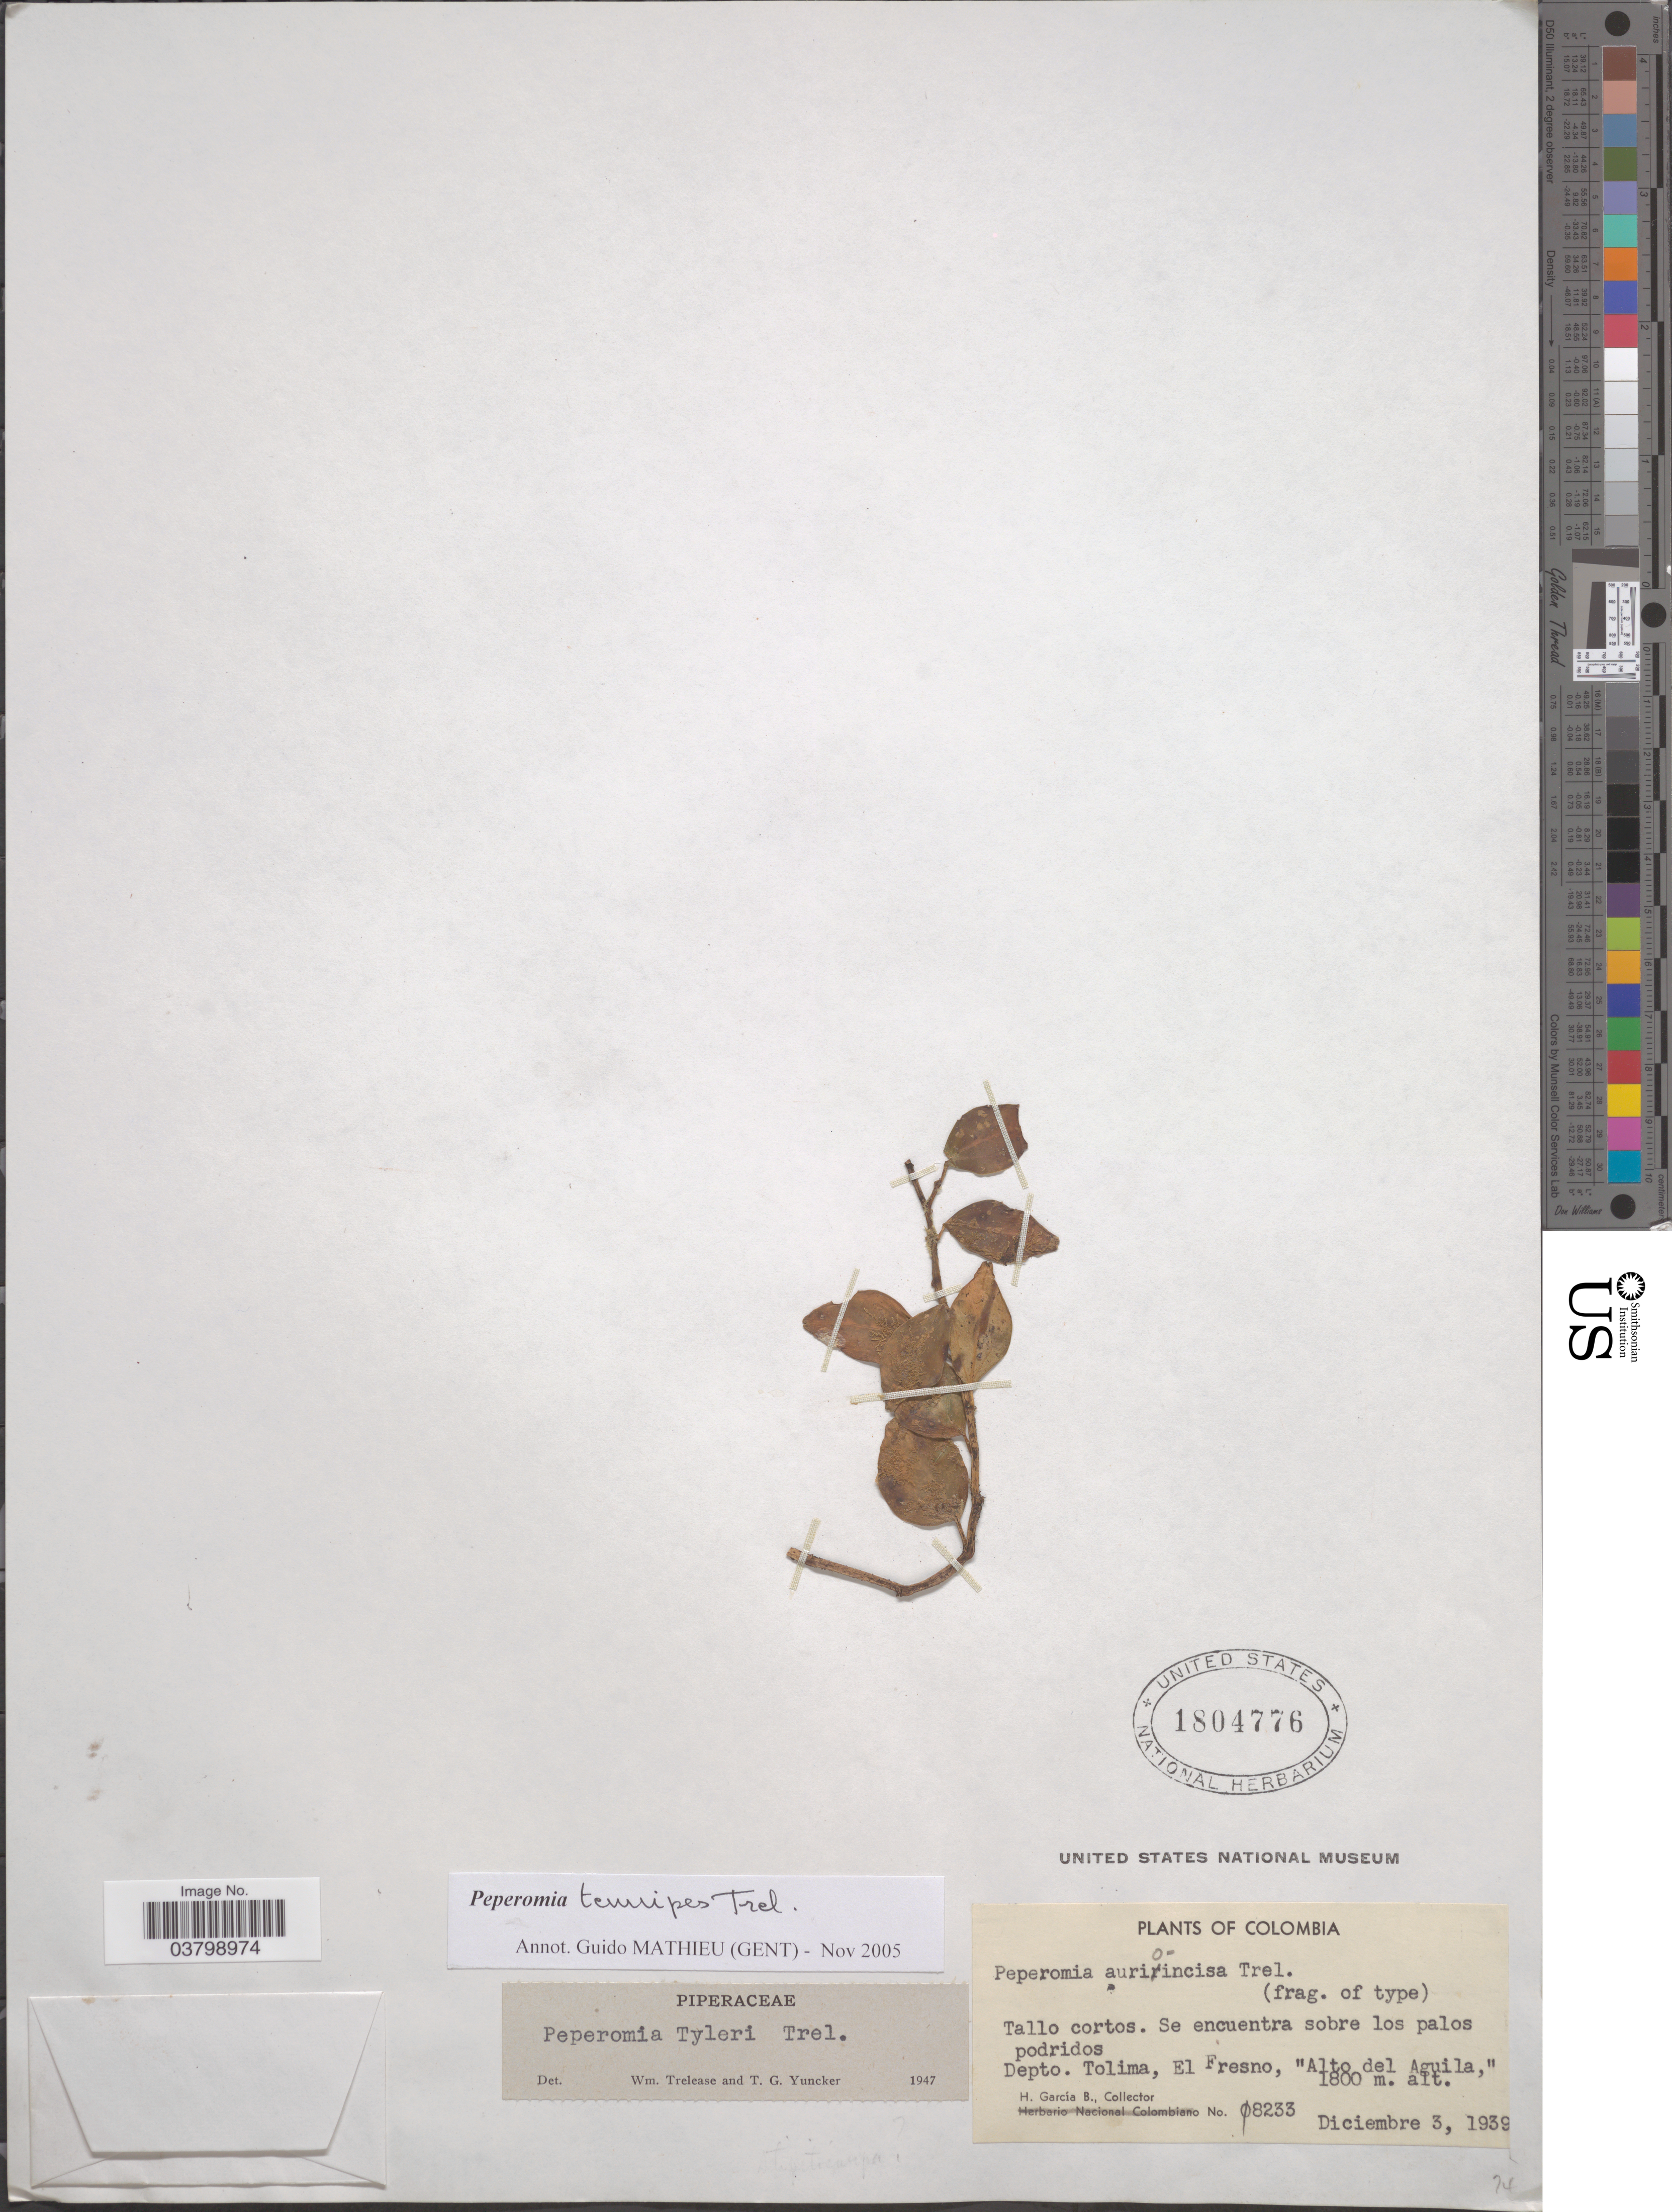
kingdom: Plantae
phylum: Tracheophyta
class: Magnoliopsida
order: Piperales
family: Piperaceae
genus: Peperomia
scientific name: Peperomia tyleri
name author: Trel.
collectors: H. García B.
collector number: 8233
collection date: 1939-12-03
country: Colombia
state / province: Tolima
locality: Depto. Tolima, El Fresno, "Alto del Aguila".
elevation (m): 1800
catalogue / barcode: US 1804776